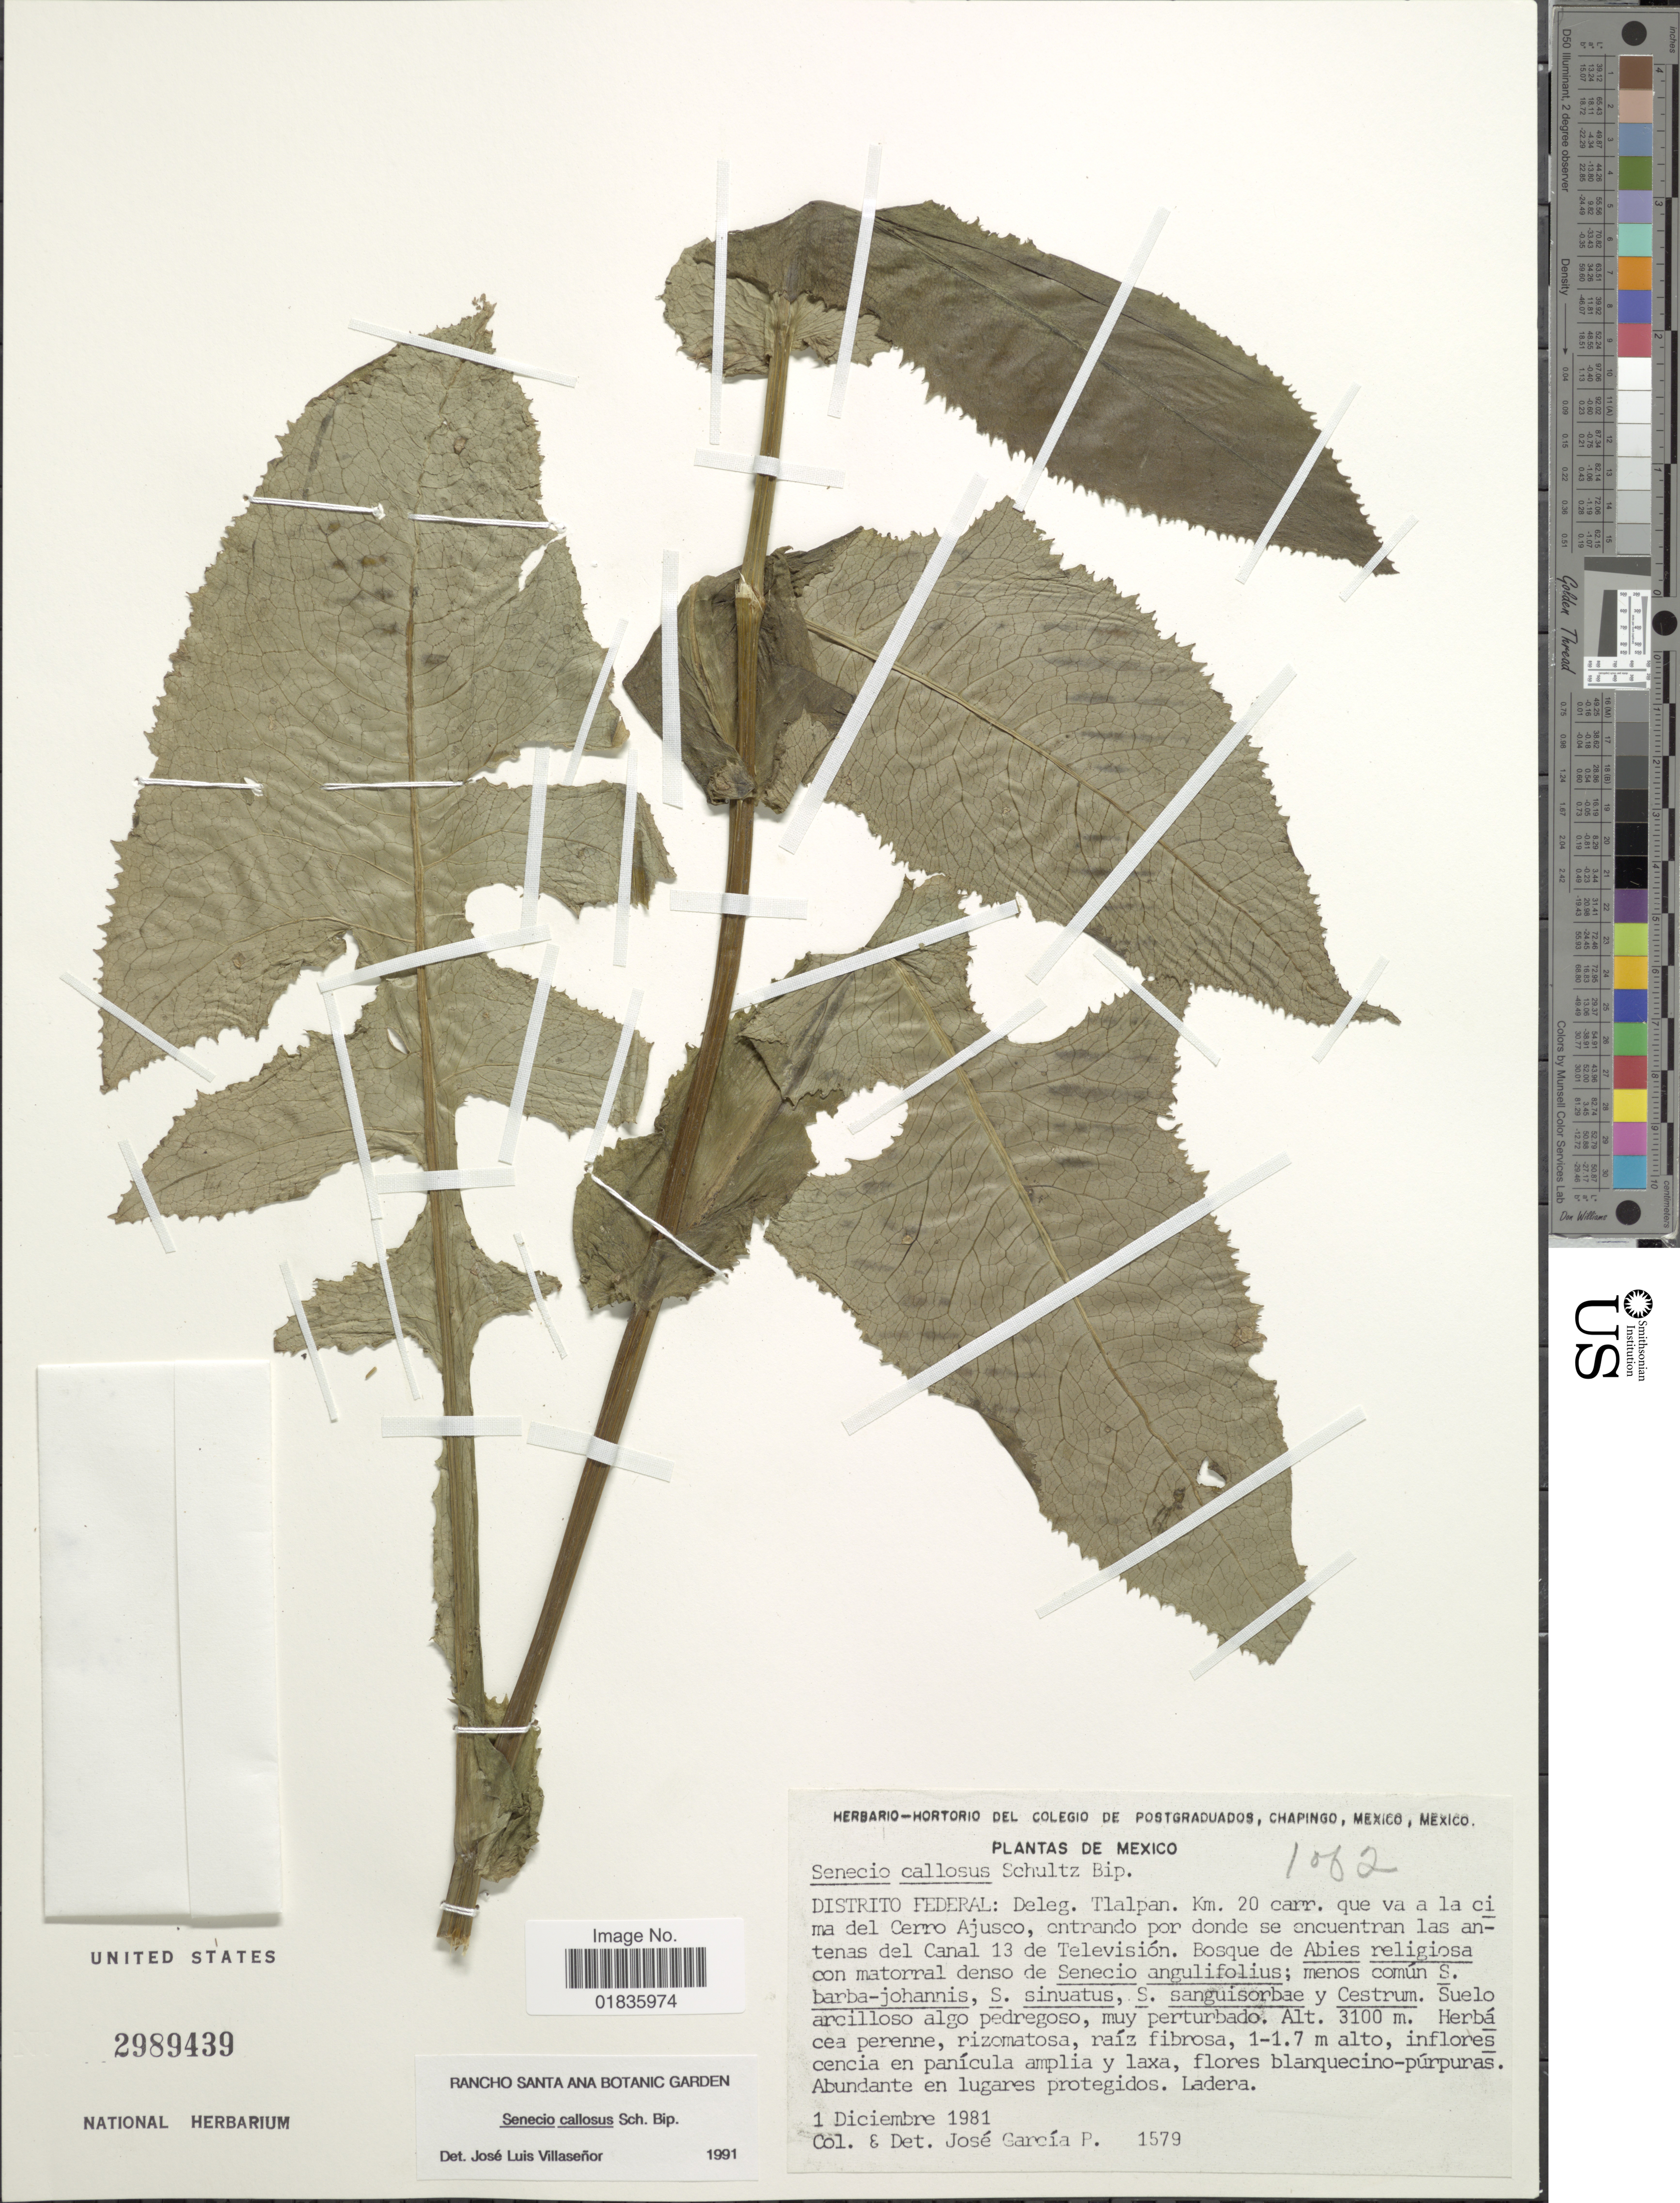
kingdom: Plantae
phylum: Tracheophyta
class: Magnoliopsida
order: Asterales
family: Asteraceae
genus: Senecio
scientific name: Senecio callosus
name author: Sch. Bip.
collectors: J. García-P.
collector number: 1579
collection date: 1981-12-01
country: Mexico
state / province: Distrito Federal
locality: Deleg. Tlalpan. Km. 20 carr. que va a ala cima del Cerro Ajusco, entrando por donde se encuentran las antenas del Canal 13 de Television.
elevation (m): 3100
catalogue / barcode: US 2989439